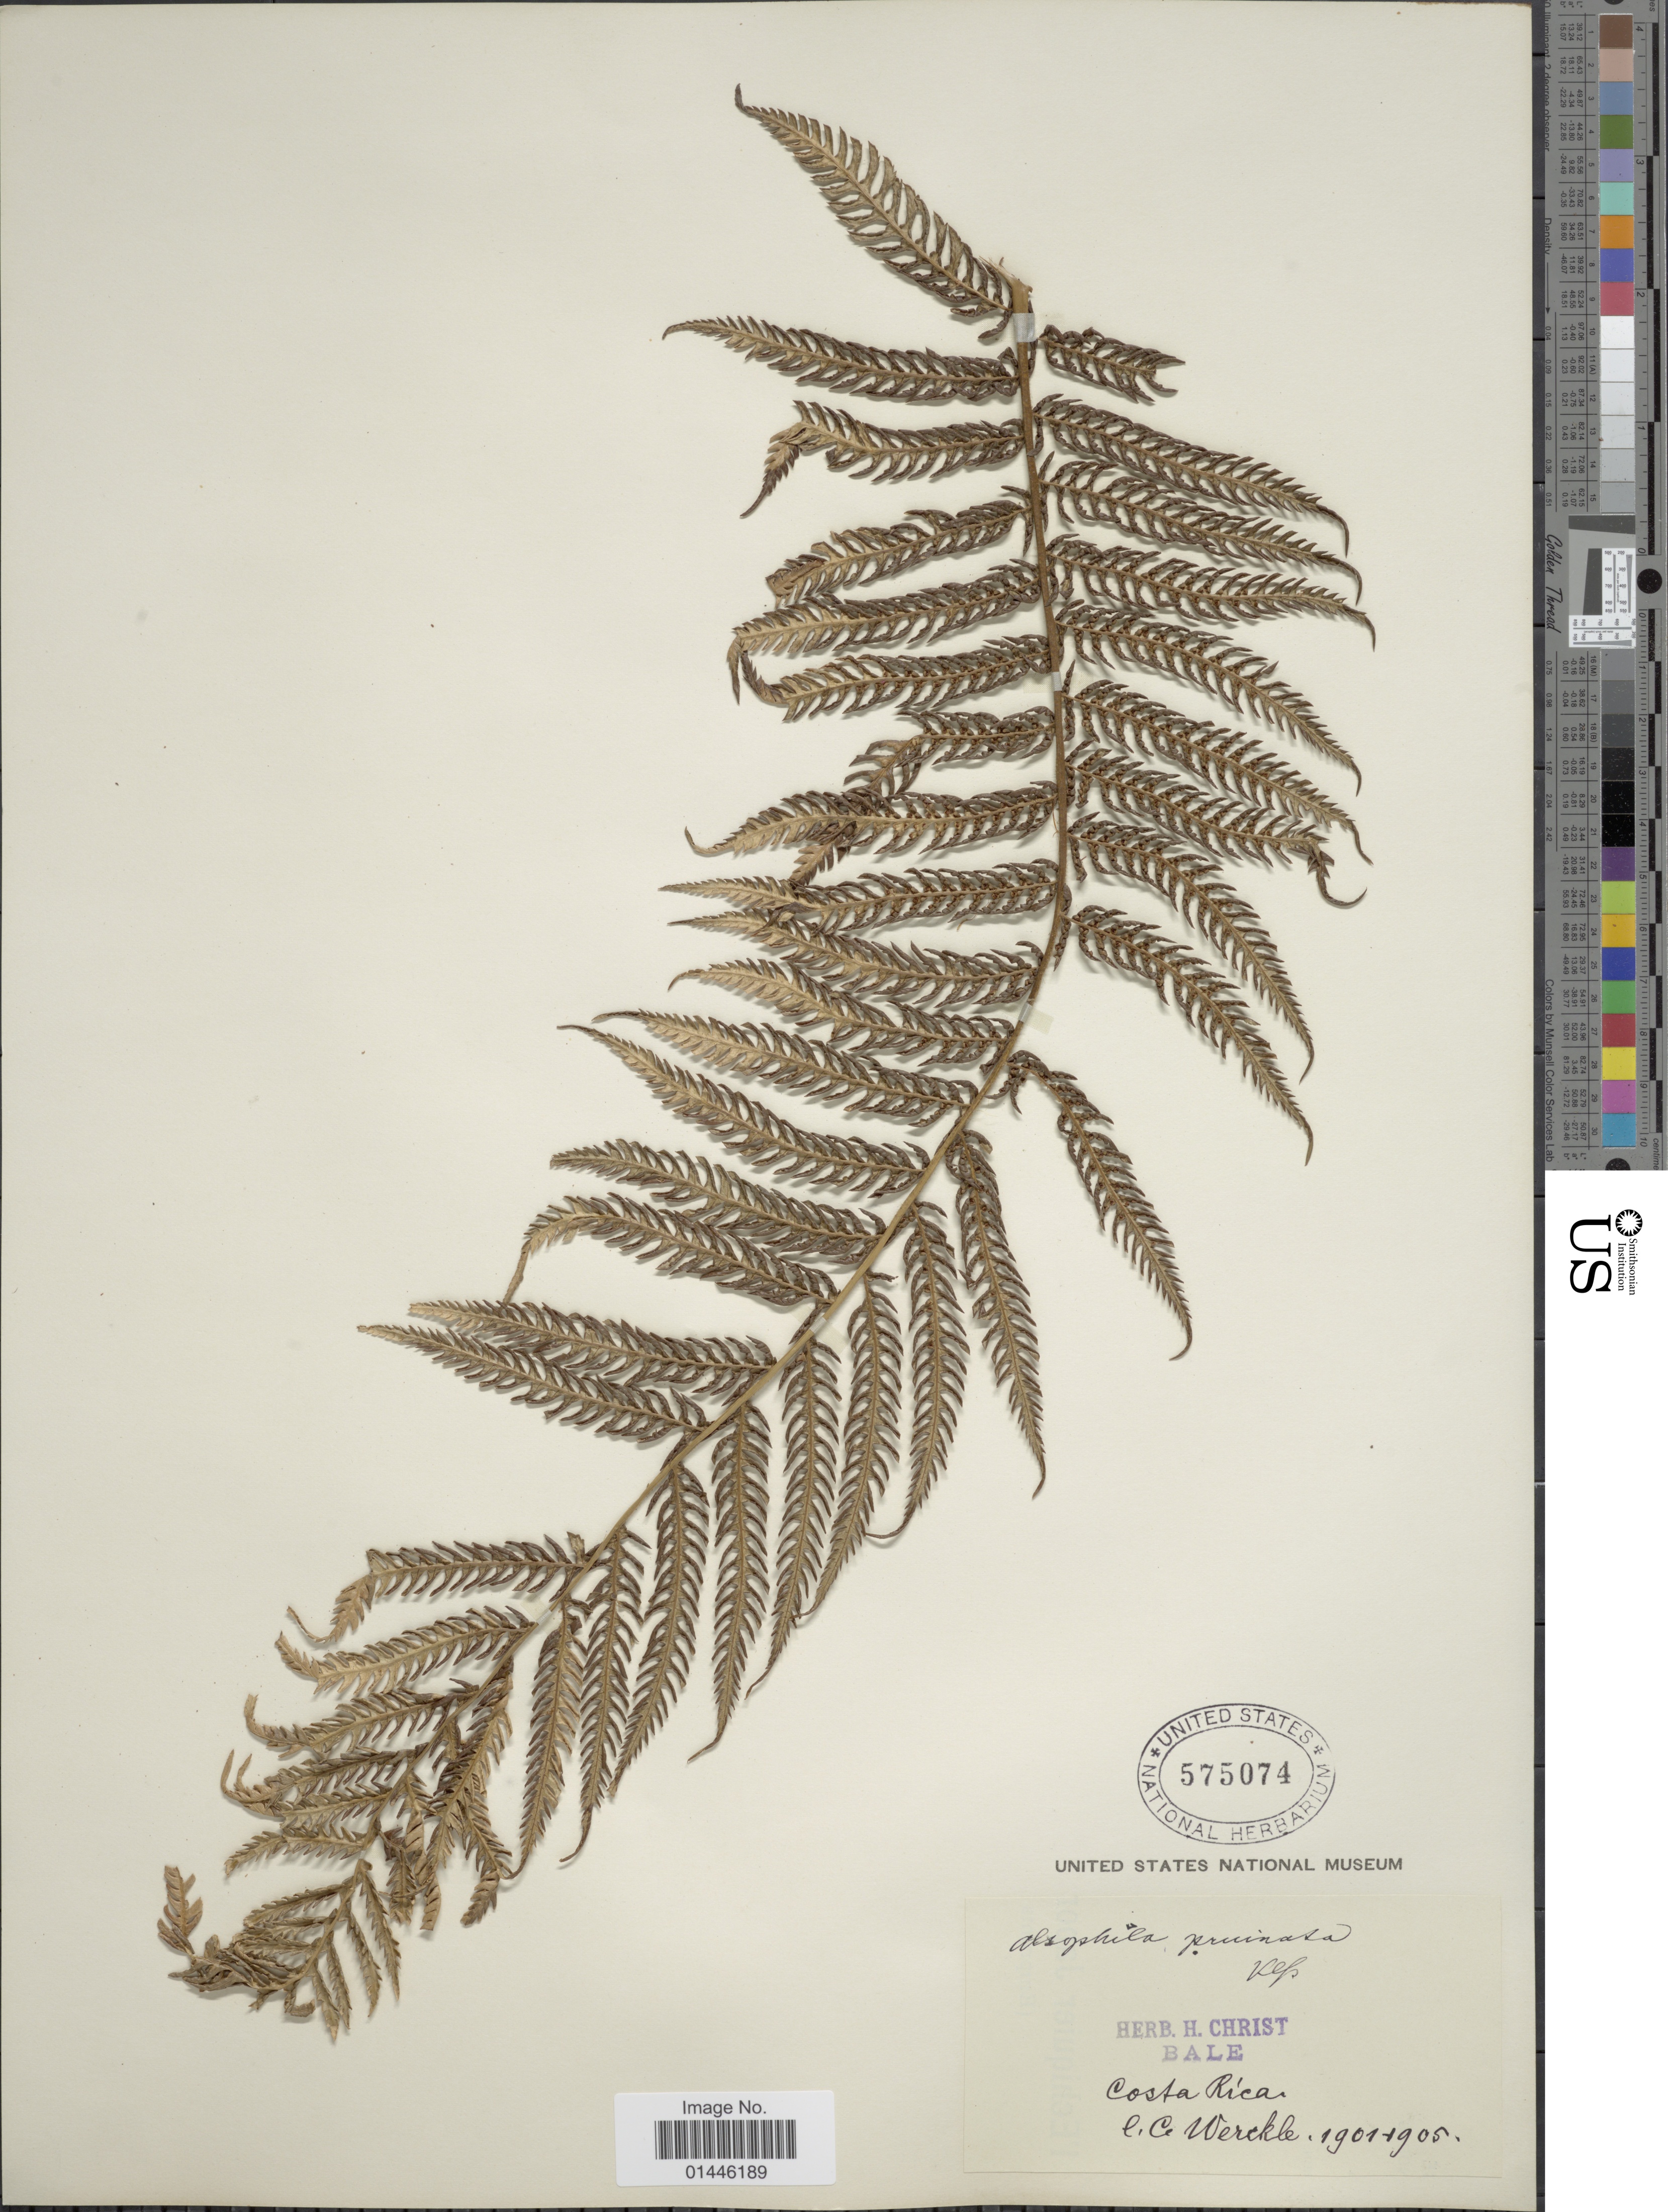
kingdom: Plantae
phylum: Tracheophyta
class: Polypodiopsida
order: Cyatheales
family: Dicksoniaceae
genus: Lophosoria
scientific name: Lophosoria quadripinnata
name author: (J.F. Gmel.) C. Chr.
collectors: C. C Wercklé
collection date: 1901/1905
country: Costa Rica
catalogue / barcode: US 575074